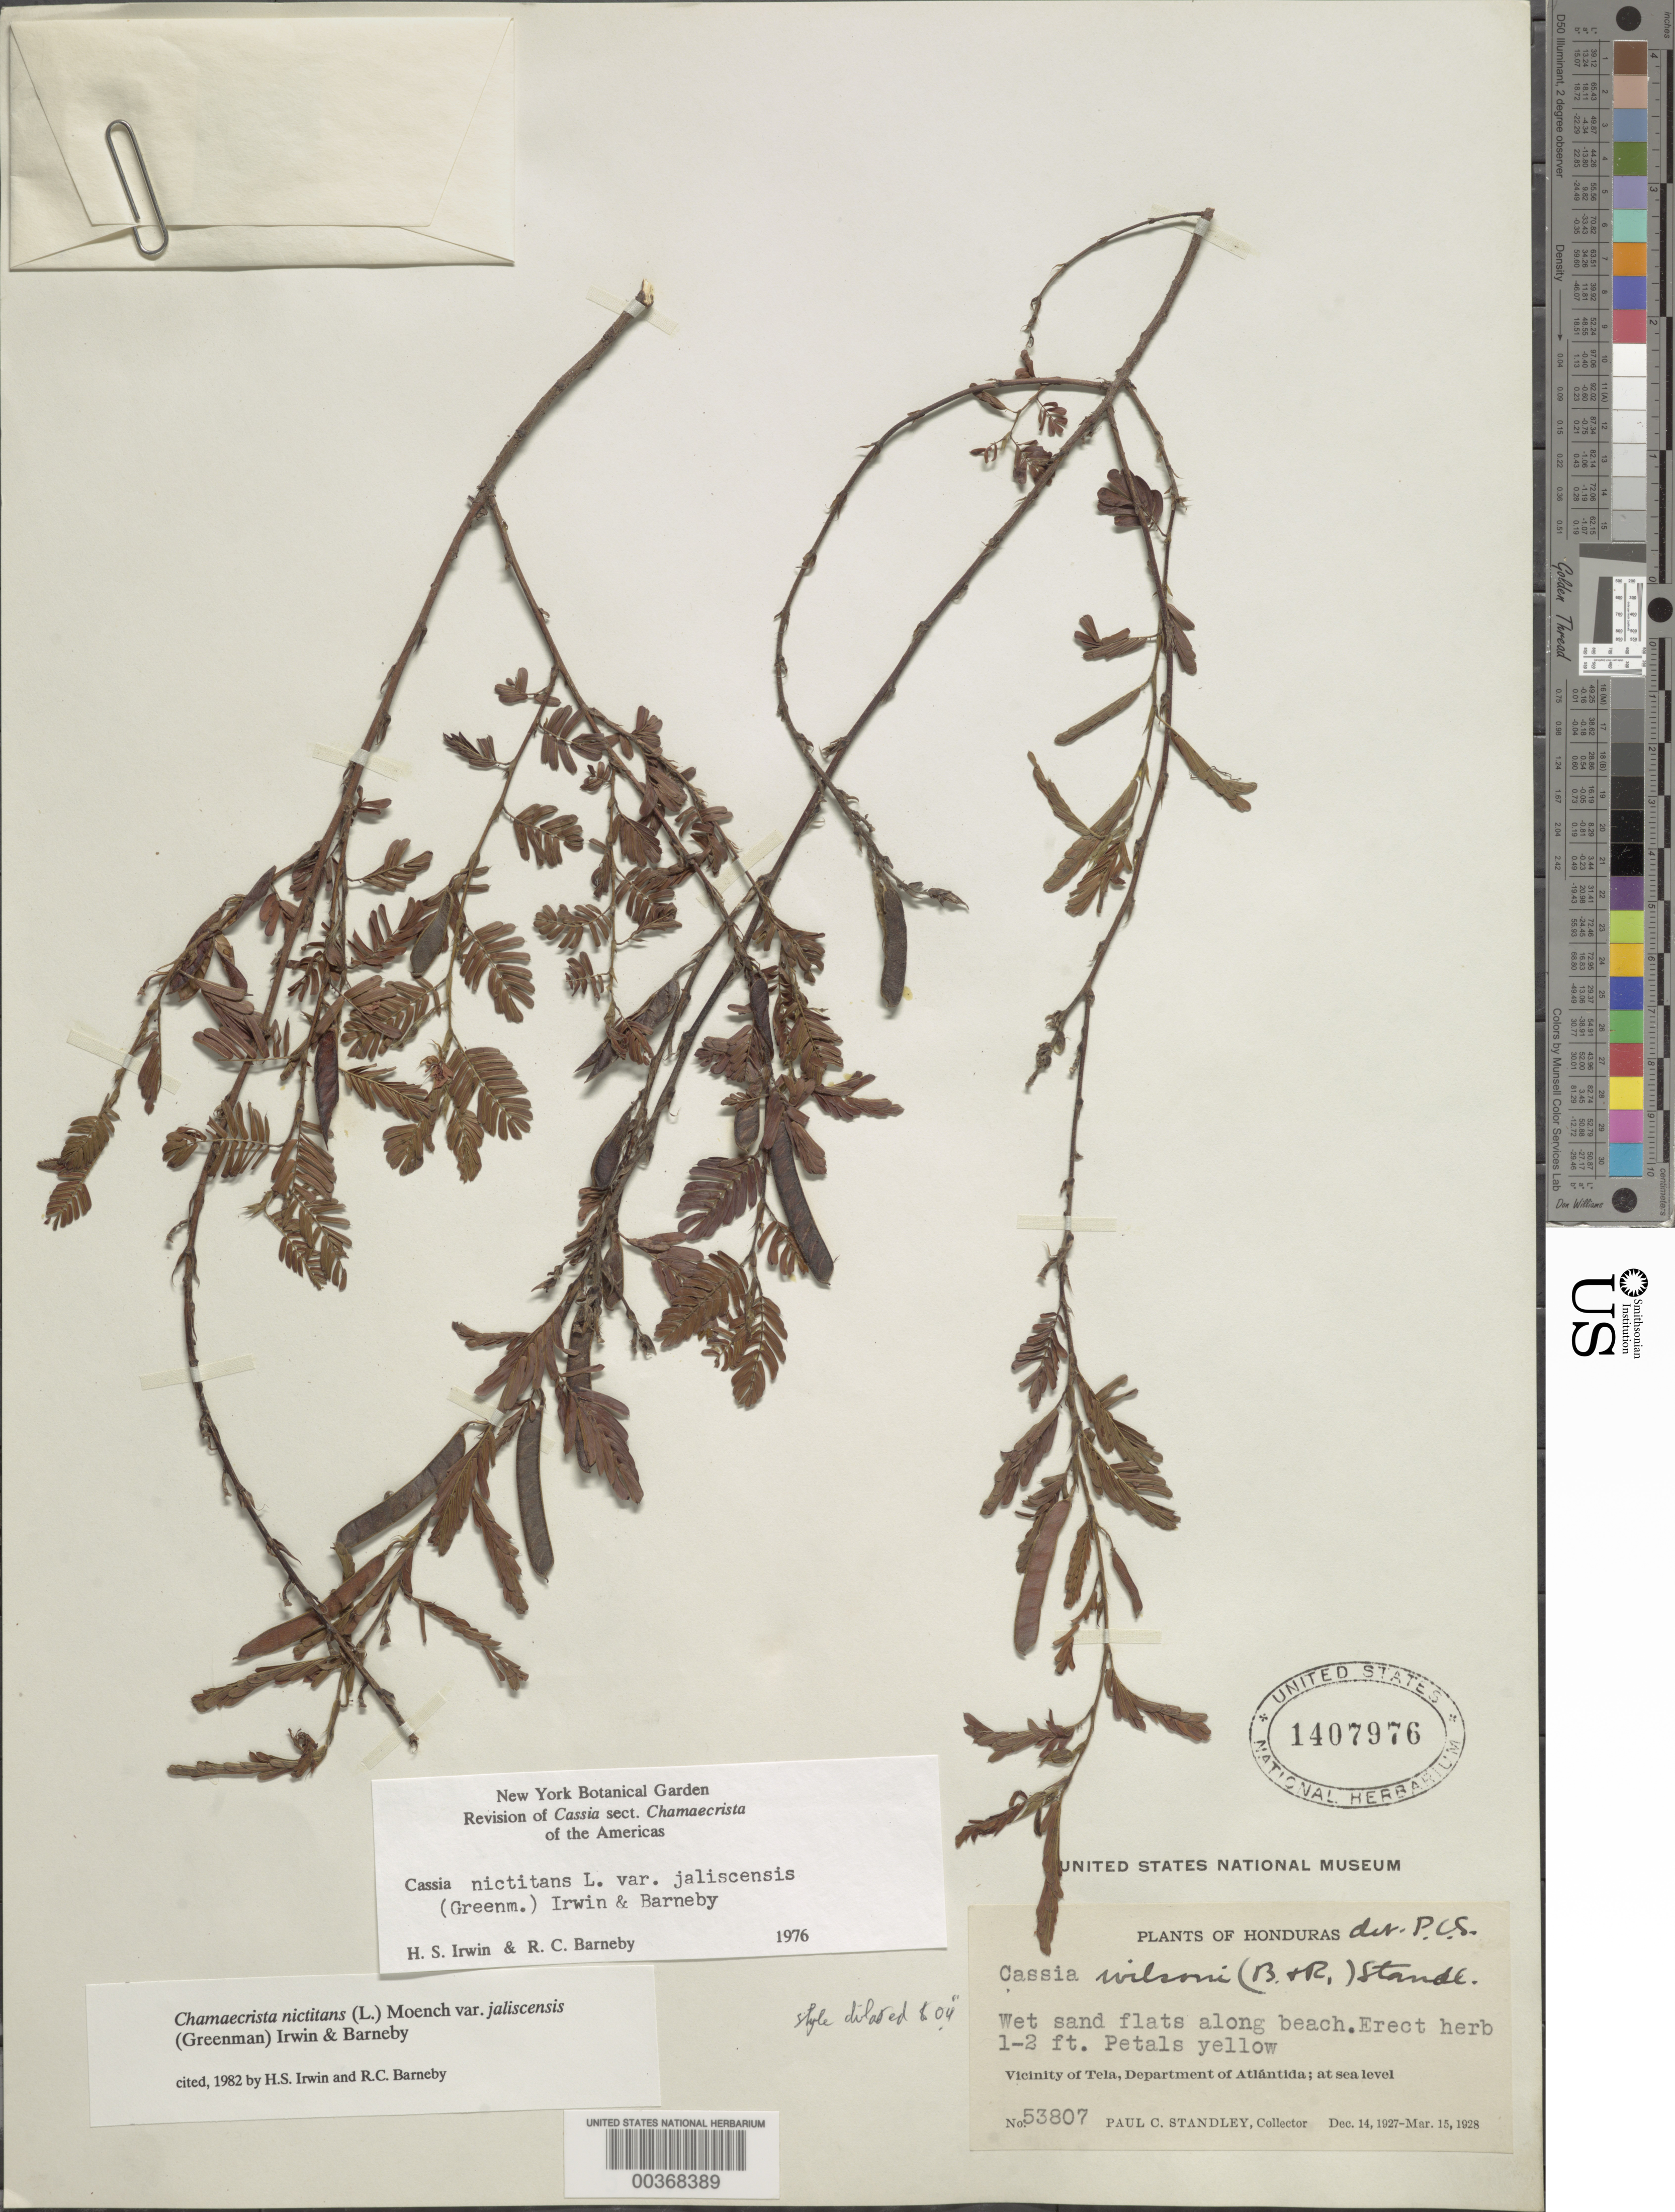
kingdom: Plantae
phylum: Tracheophyta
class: Magnoliopsida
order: Fabales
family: Fabaceae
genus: Chamaecrista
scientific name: Chamaecrista nictitans var. jaliscensis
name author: (Greenm.) H.S. Irwin & Barneby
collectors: P. C. Standley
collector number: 53807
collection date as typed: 14 Dec 1927 to 15 Mar 1927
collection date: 1927-03-15/1927-12-14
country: Honduras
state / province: Atlántida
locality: Vicinity of Tela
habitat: Wet sand flats along beach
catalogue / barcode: US 1407976